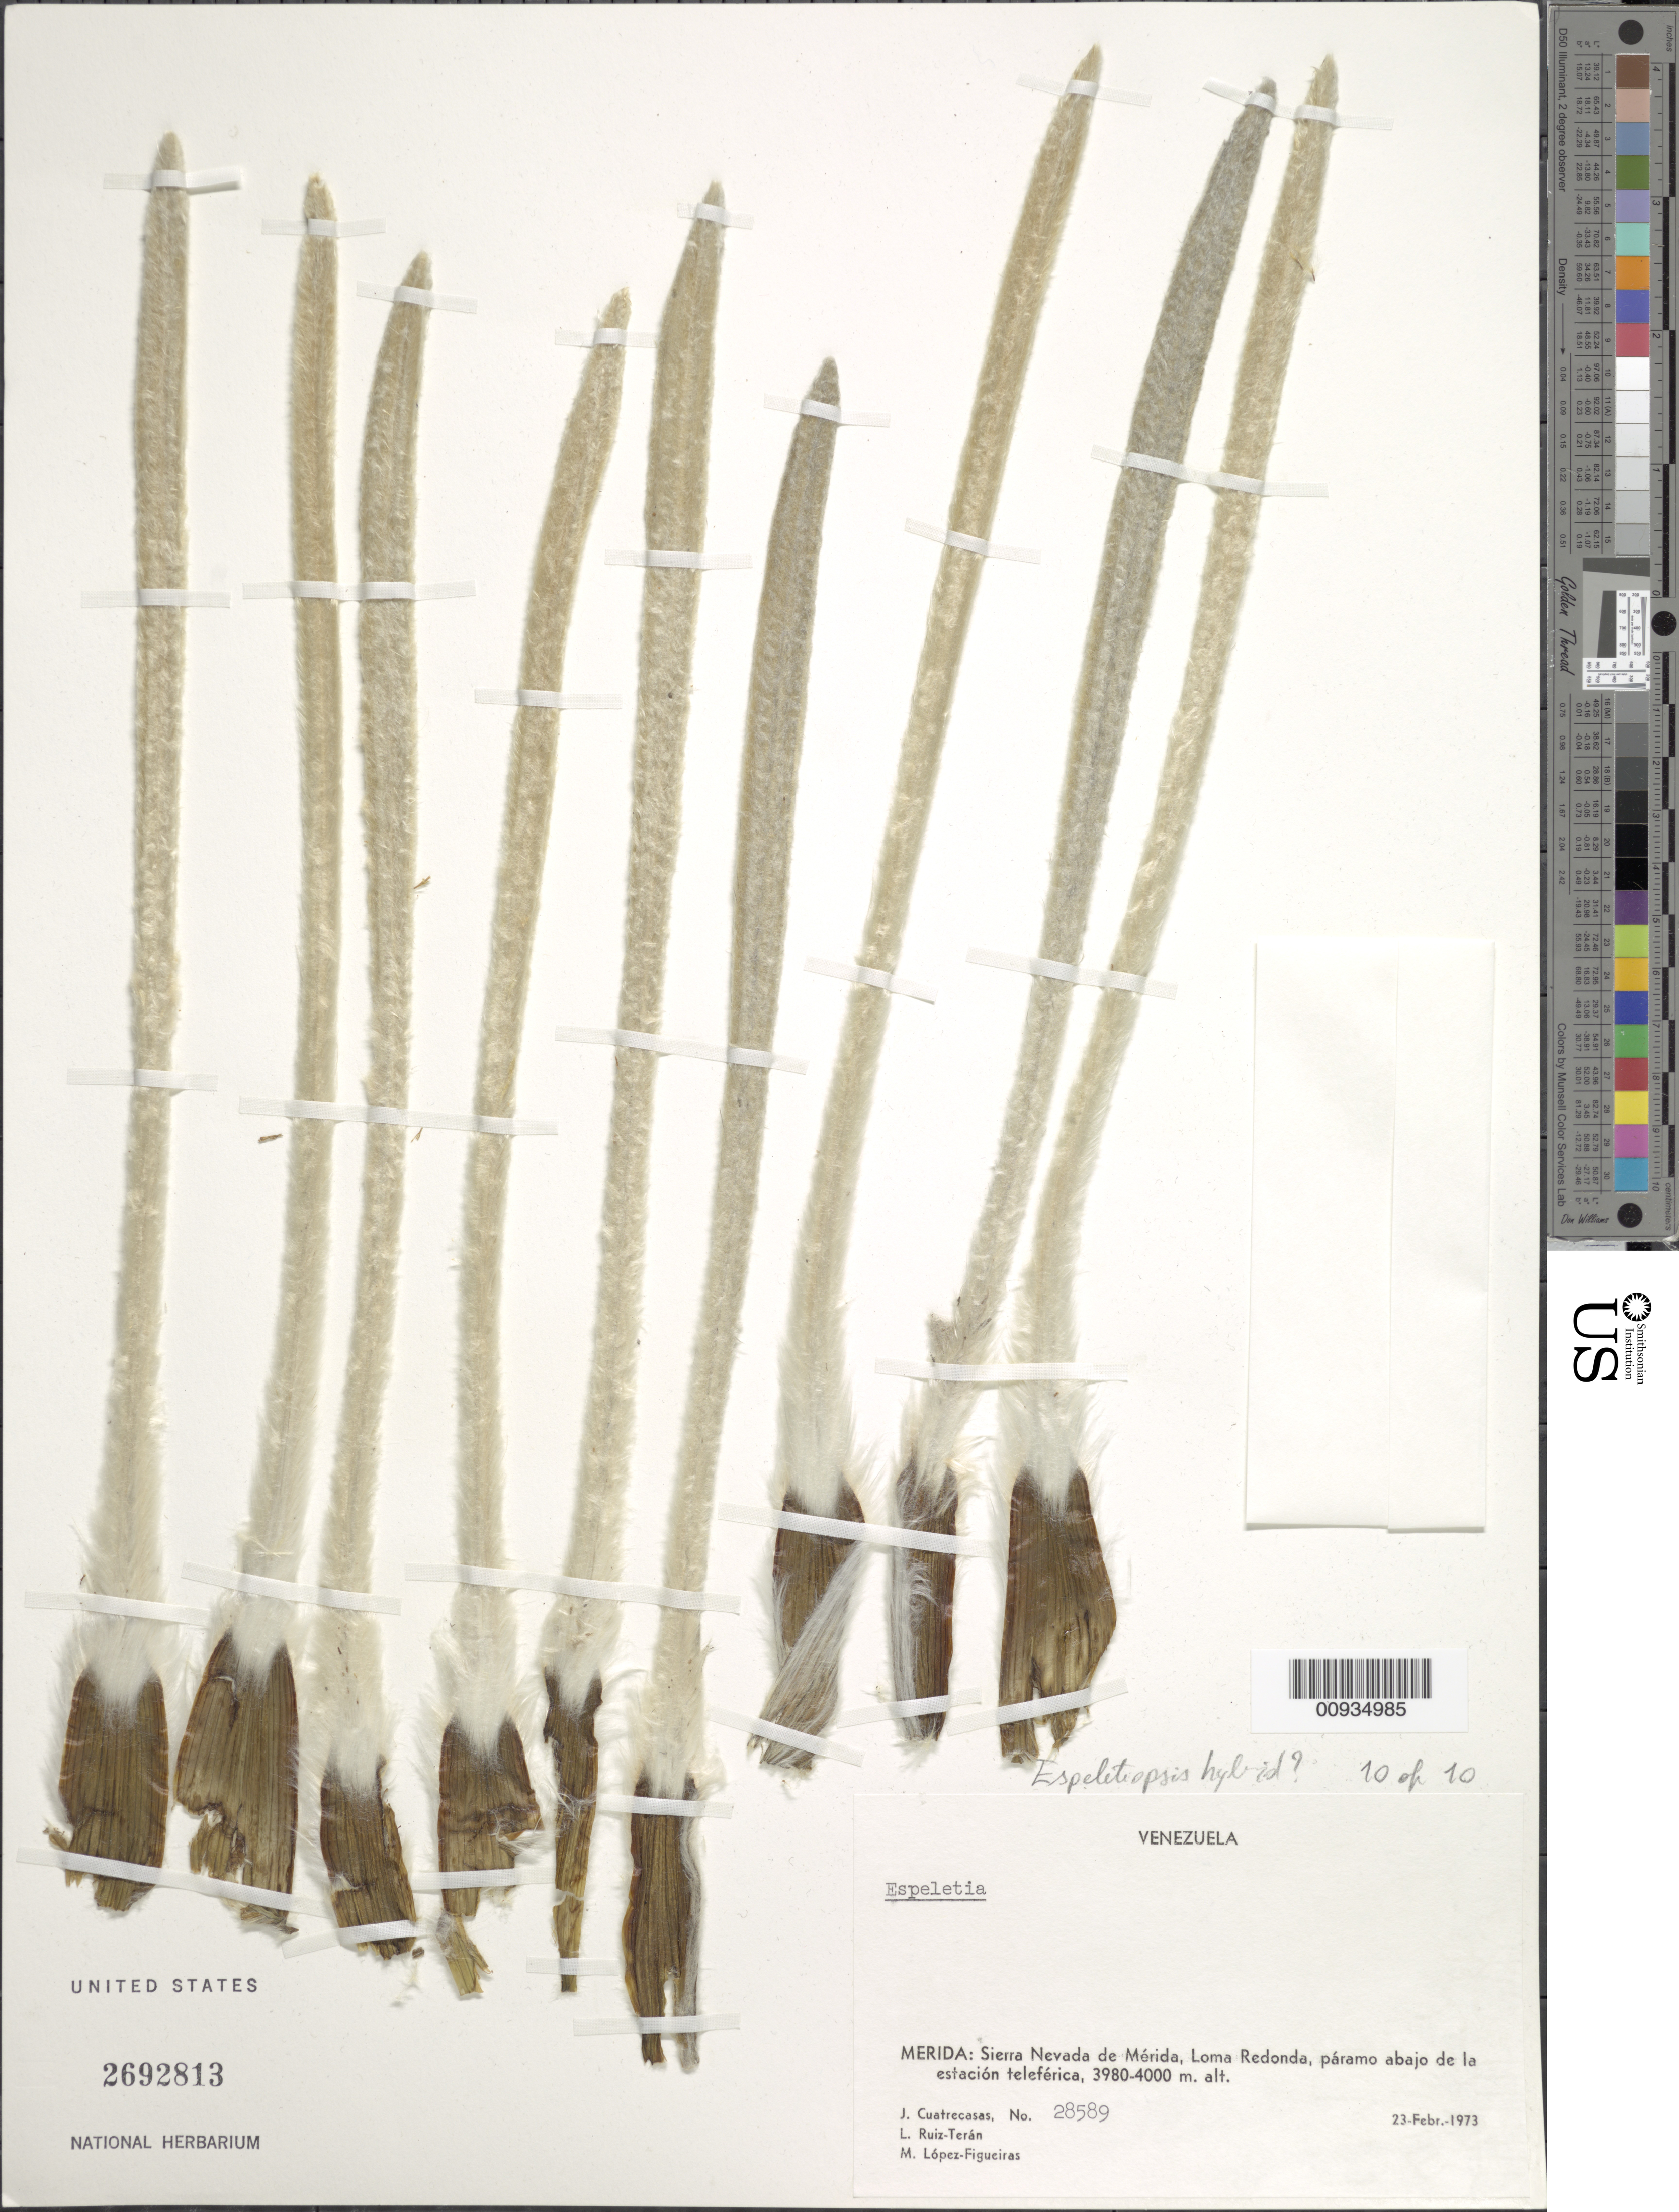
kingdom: Plantae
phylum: Tracheophyta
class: Magnoliopsida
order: Asterales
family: Asteraceae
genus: Espeletiopsis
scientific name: Espeletiopsis sp.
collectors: J. Cuatrecasas, L. E. Ruíz-Terán & M. López Figueiras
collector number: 28589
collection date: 1973-02-23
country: Venezuela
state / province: Mérida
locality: Sierra Nevada de Merida, Loma Redonda, paramo abajo de la estacion teleferica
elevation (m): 3980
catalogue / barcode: US 2692813